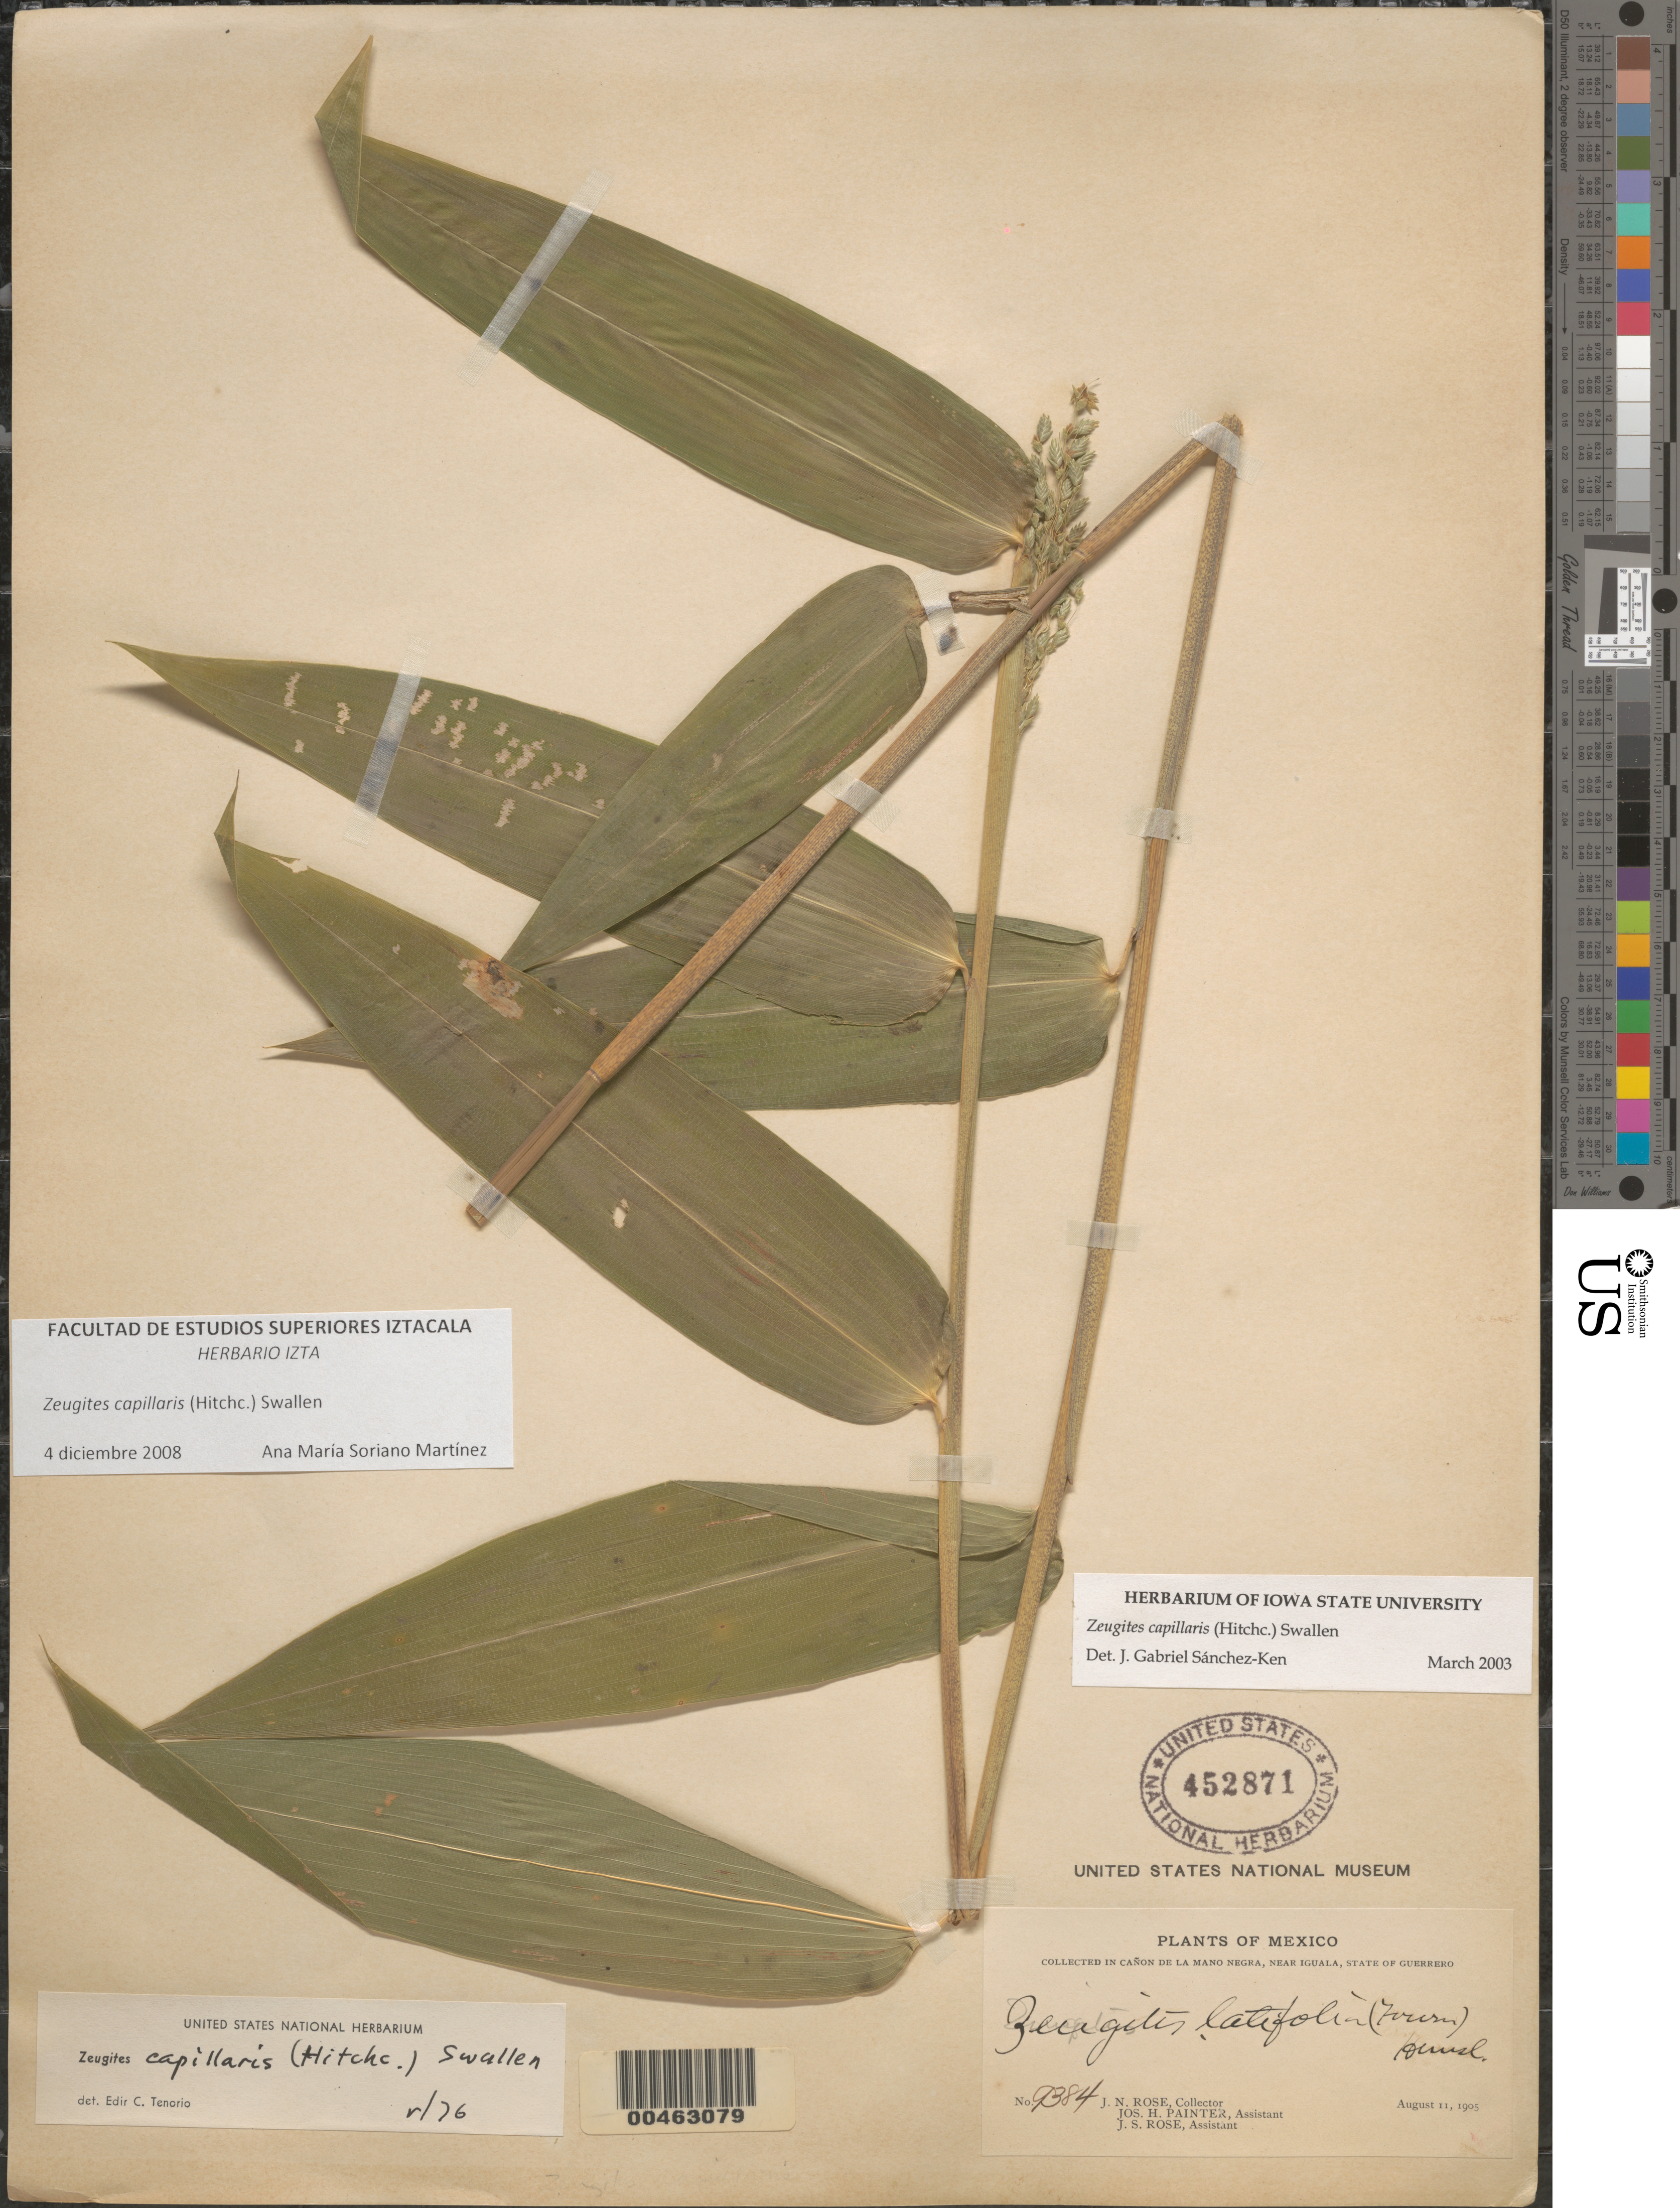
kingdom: Plantae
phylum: Tracheophyta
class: Liliopsida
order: Poales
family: Poaceae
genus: Zeugites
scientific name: Zeugites latifolius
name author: (E. Fourn.) Hemsl.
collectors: J. N. Rose, J. H. Painter & J. S. Rose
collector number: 9384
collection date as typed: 11 Aug 1905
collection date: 1905-08-11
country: Mexico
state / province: Guerrero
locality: Cañon de la Mano Negra, near Iguala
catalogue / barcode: US 452871